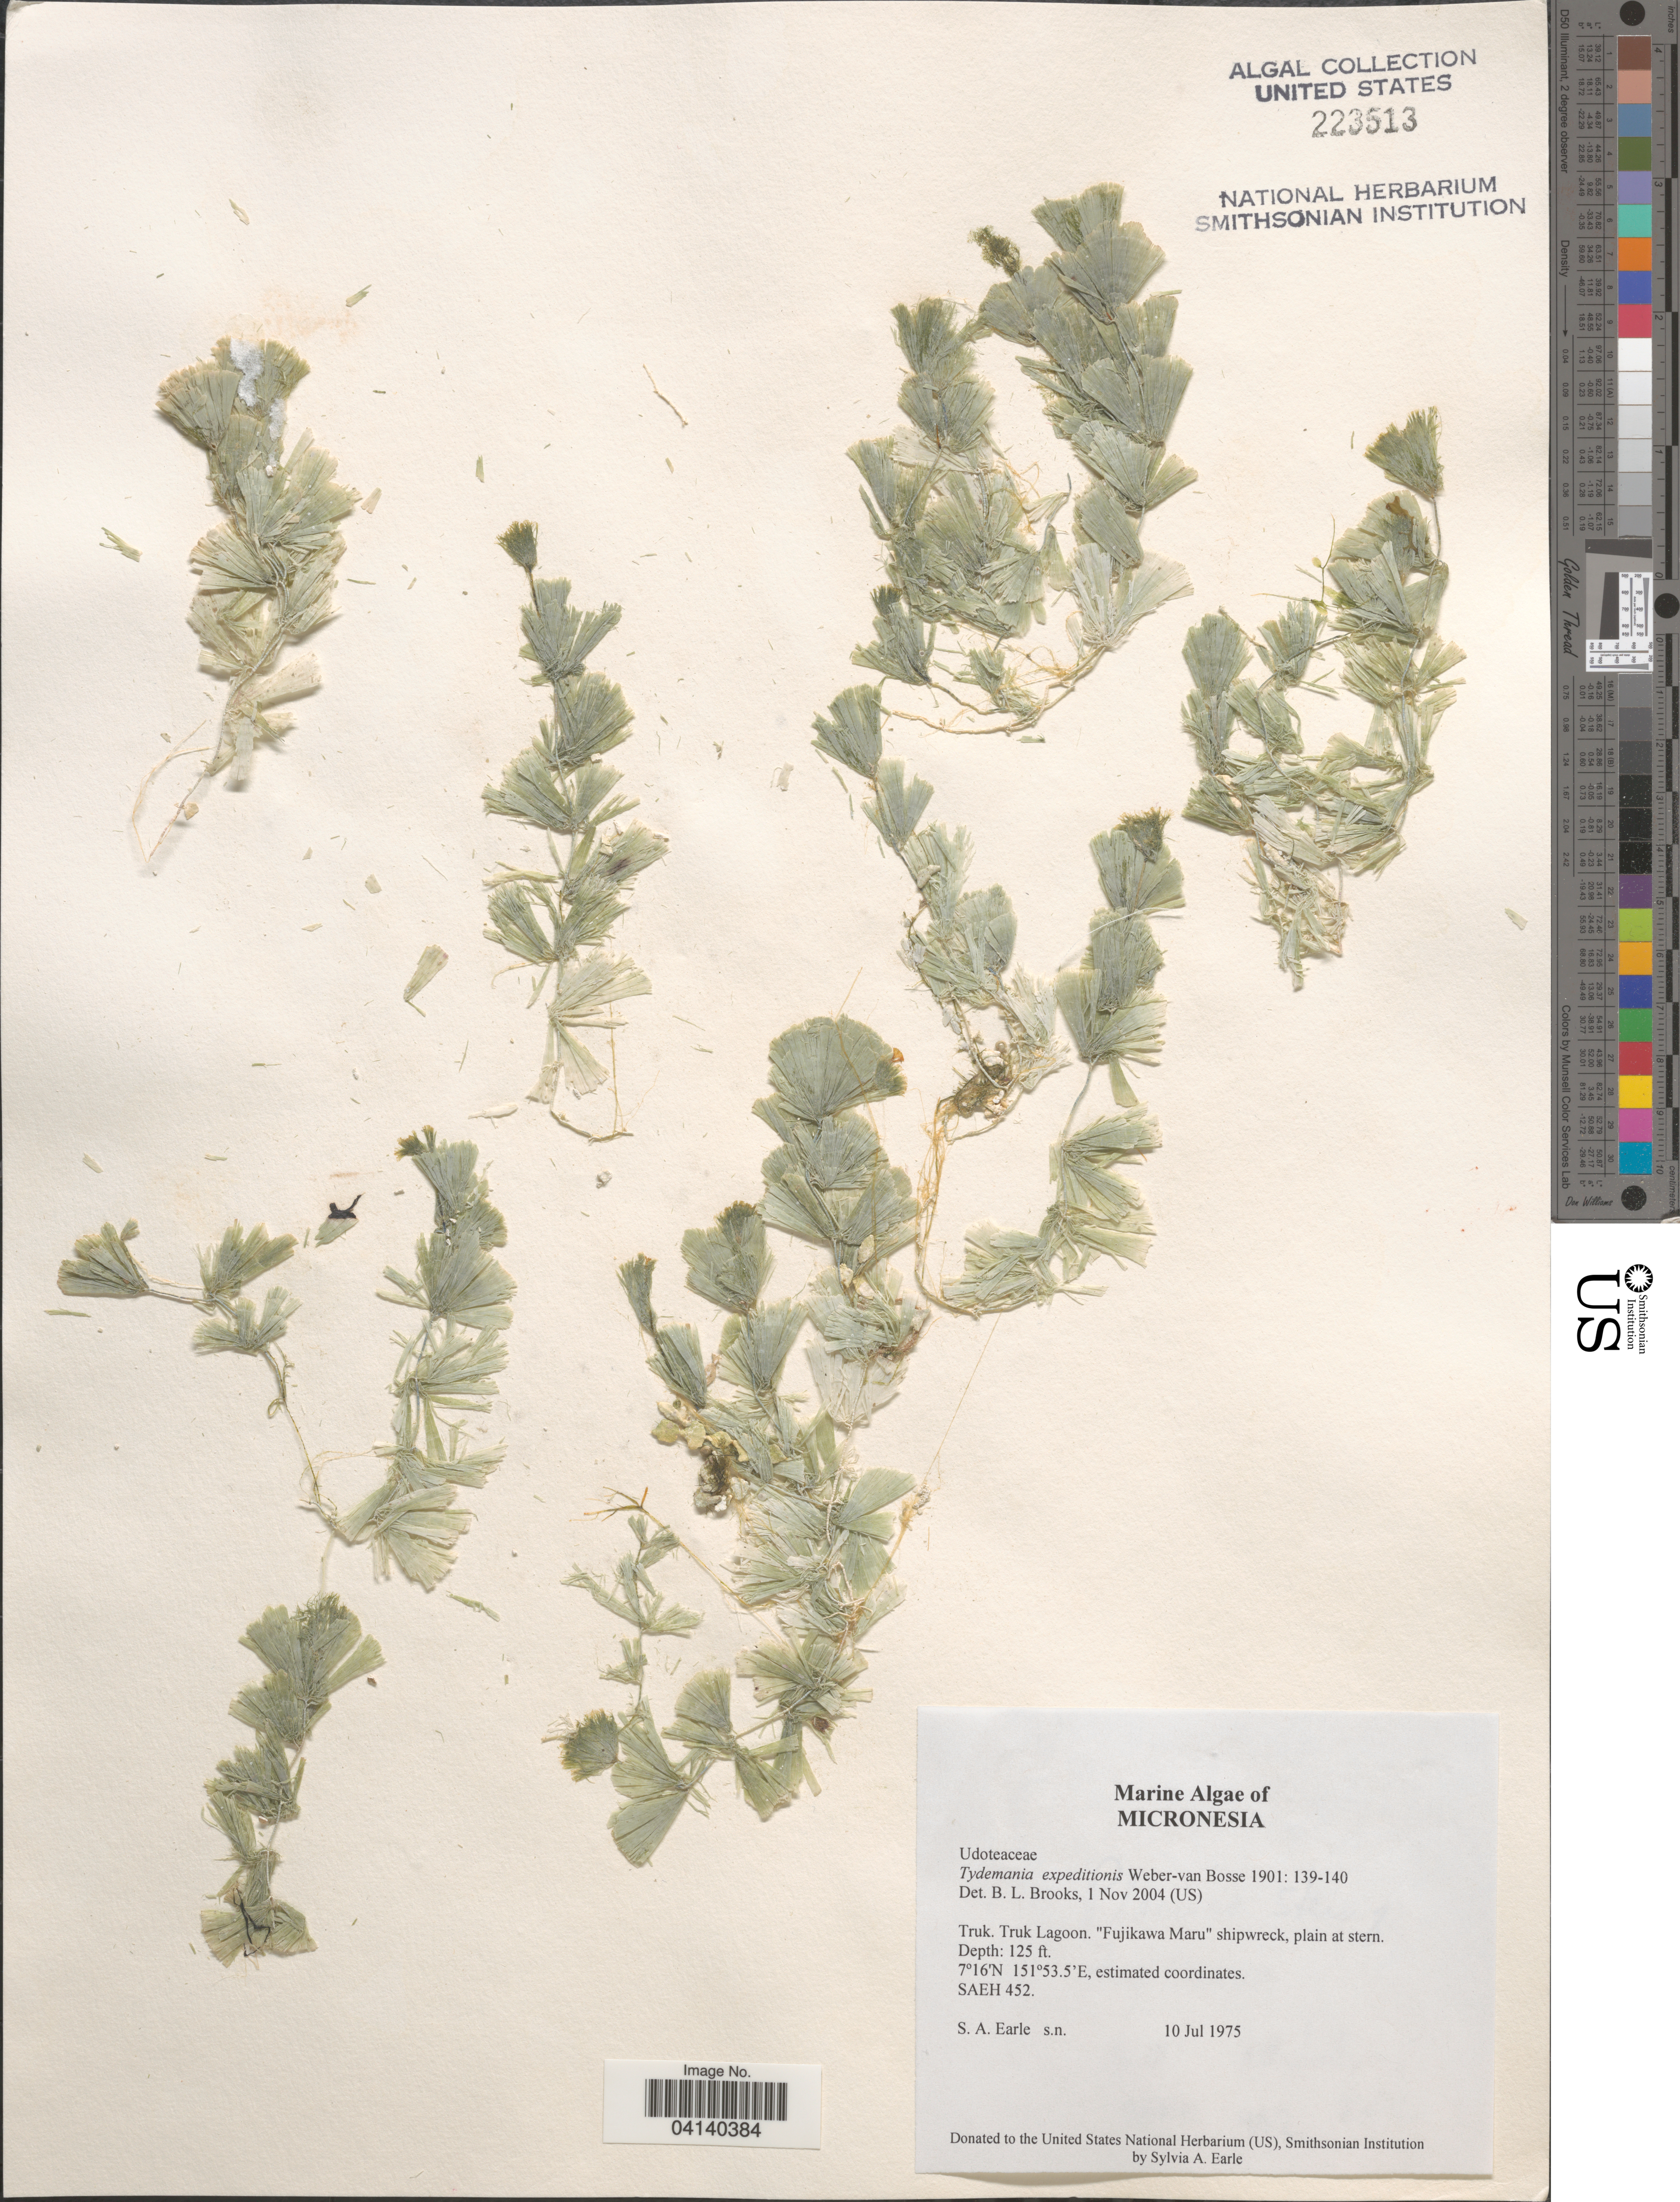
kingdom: Plantae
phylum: Chlorophyta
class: Ulvophyceae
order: Bryopsidales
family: Udoteaceae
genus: Tydemania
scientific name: Tydemania expeditionis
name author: Weber Bosse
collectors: S. A. Earle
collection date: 1975-07-10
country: Micronesia, Federated States of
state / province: Truk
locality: Truk Lagoon. "Fujikawa Maru" shipwreck, plain at stern.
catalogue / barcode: US 223513